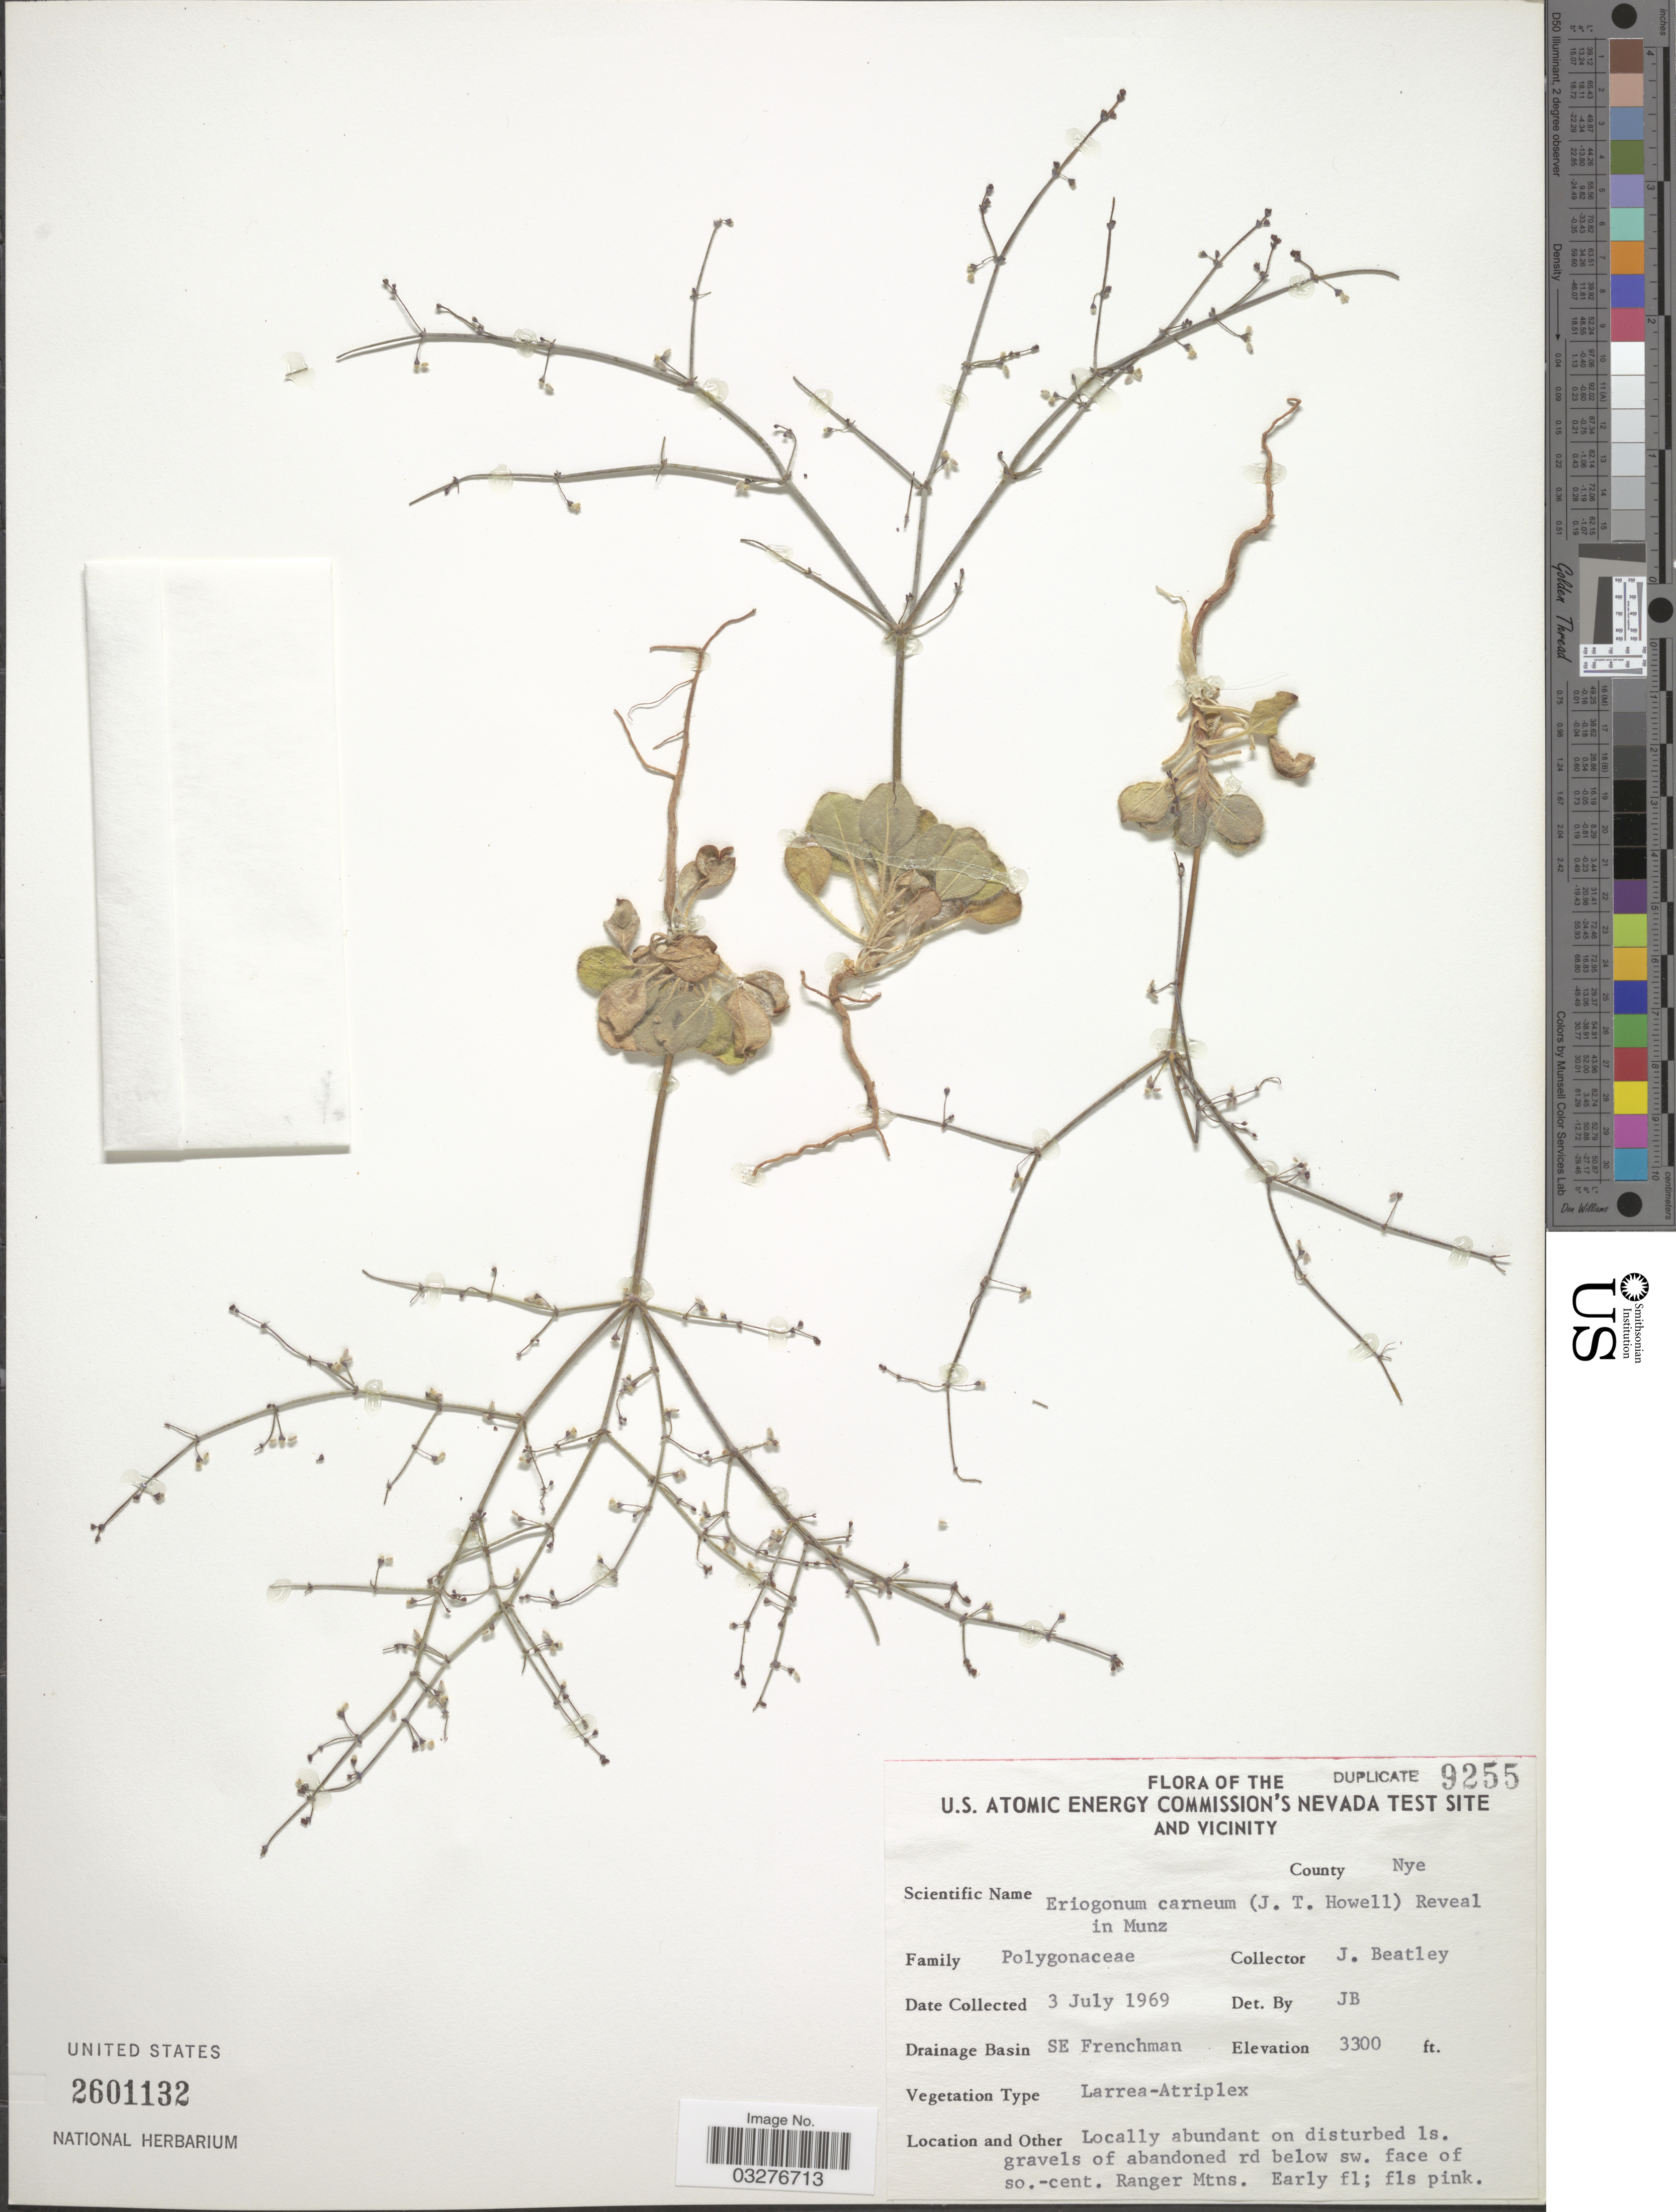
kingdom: Plantae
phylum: Tracheophyta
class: Magnoliopsida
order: Caryophyllales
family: Polygonaceae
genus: Eriogonum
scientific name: Eriogonum glandulosum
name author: (Nutt.) Nutt. ex Benth.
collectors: J. C. Beatley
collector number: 9255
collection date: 1969-07-03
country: United States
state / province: Nevada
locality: U. S. Atomic Energy Commission's Nevada Test Site and Vicinity. County Nye. Drainage Basin SE Frenchman. Below sw. face of so.-cent. Ranger Mtns.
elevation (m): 1006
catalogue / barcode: US 2601132